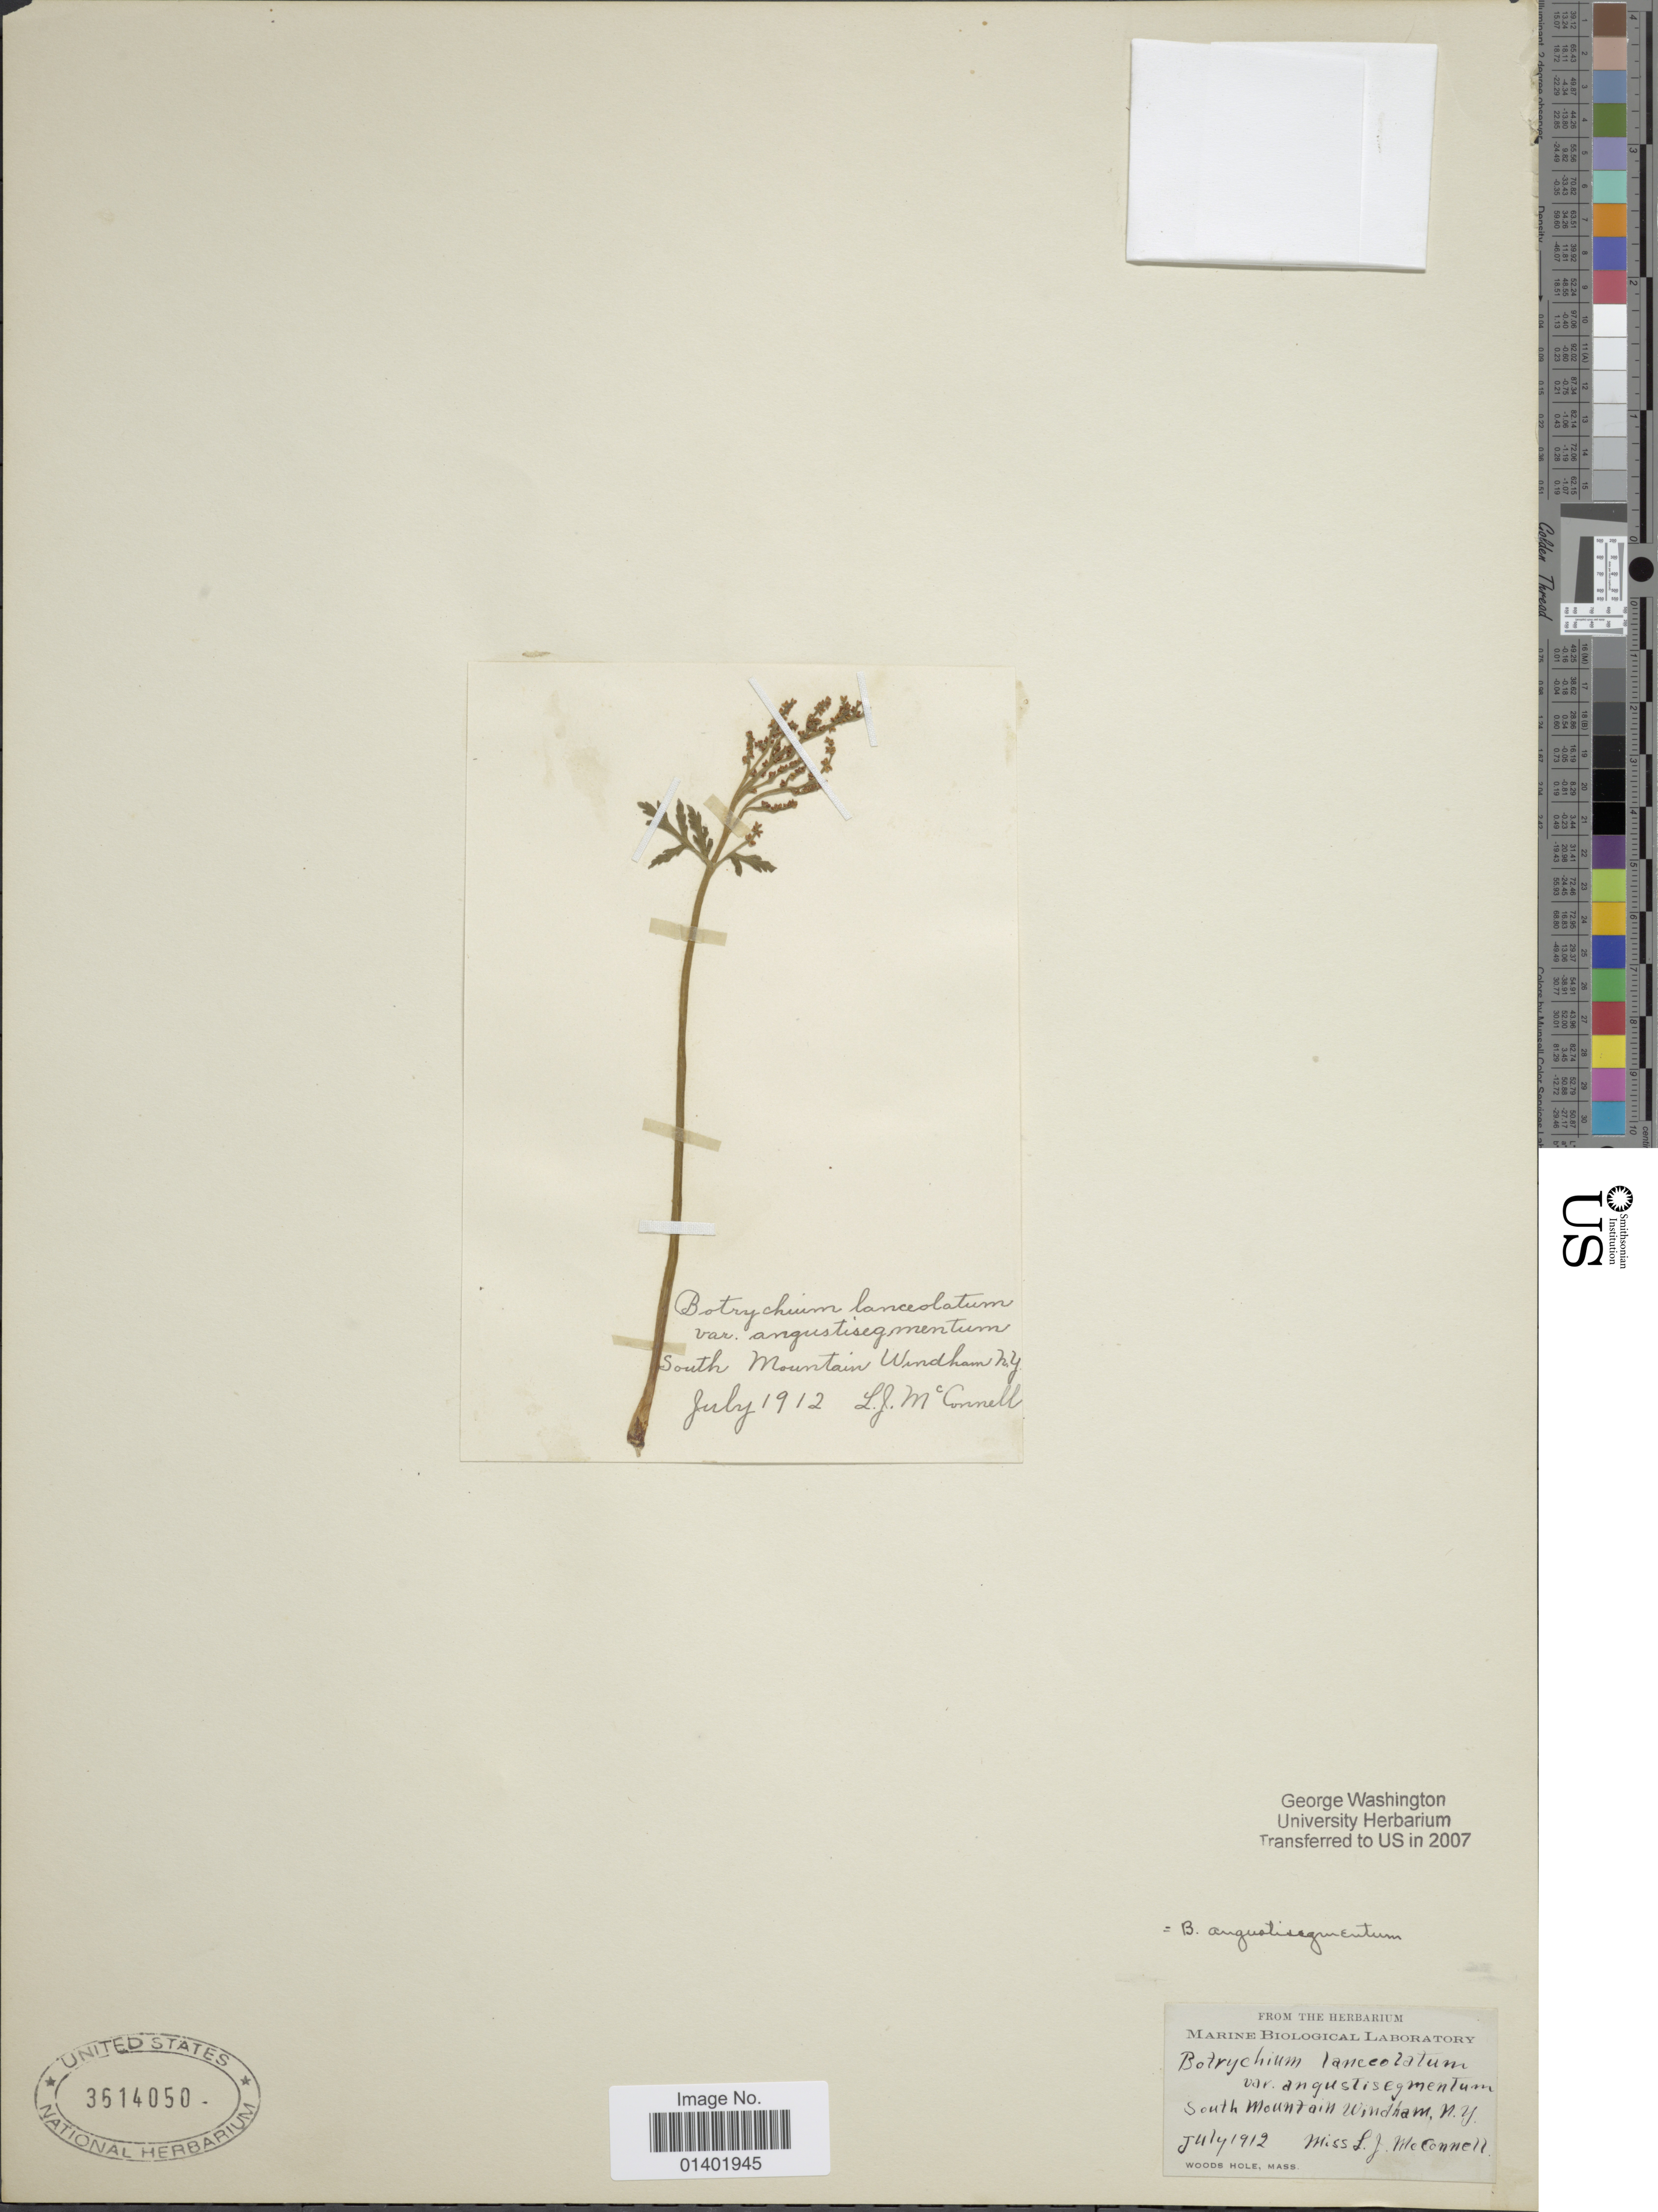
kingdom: Plantae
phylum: Tracheophyta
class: Polypodiopsida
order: Ophioglossales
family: Ophioglossaceae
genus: Botrychium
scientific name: Botrychium lanceolatum subsp. angustisegmentum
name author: (Pease & A.H. Moore) R.T. Clausen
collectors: L. McConnel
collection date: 1912-07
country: United States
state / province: New York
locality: South Mountain Windham N.Y.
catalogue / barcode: US 3614050